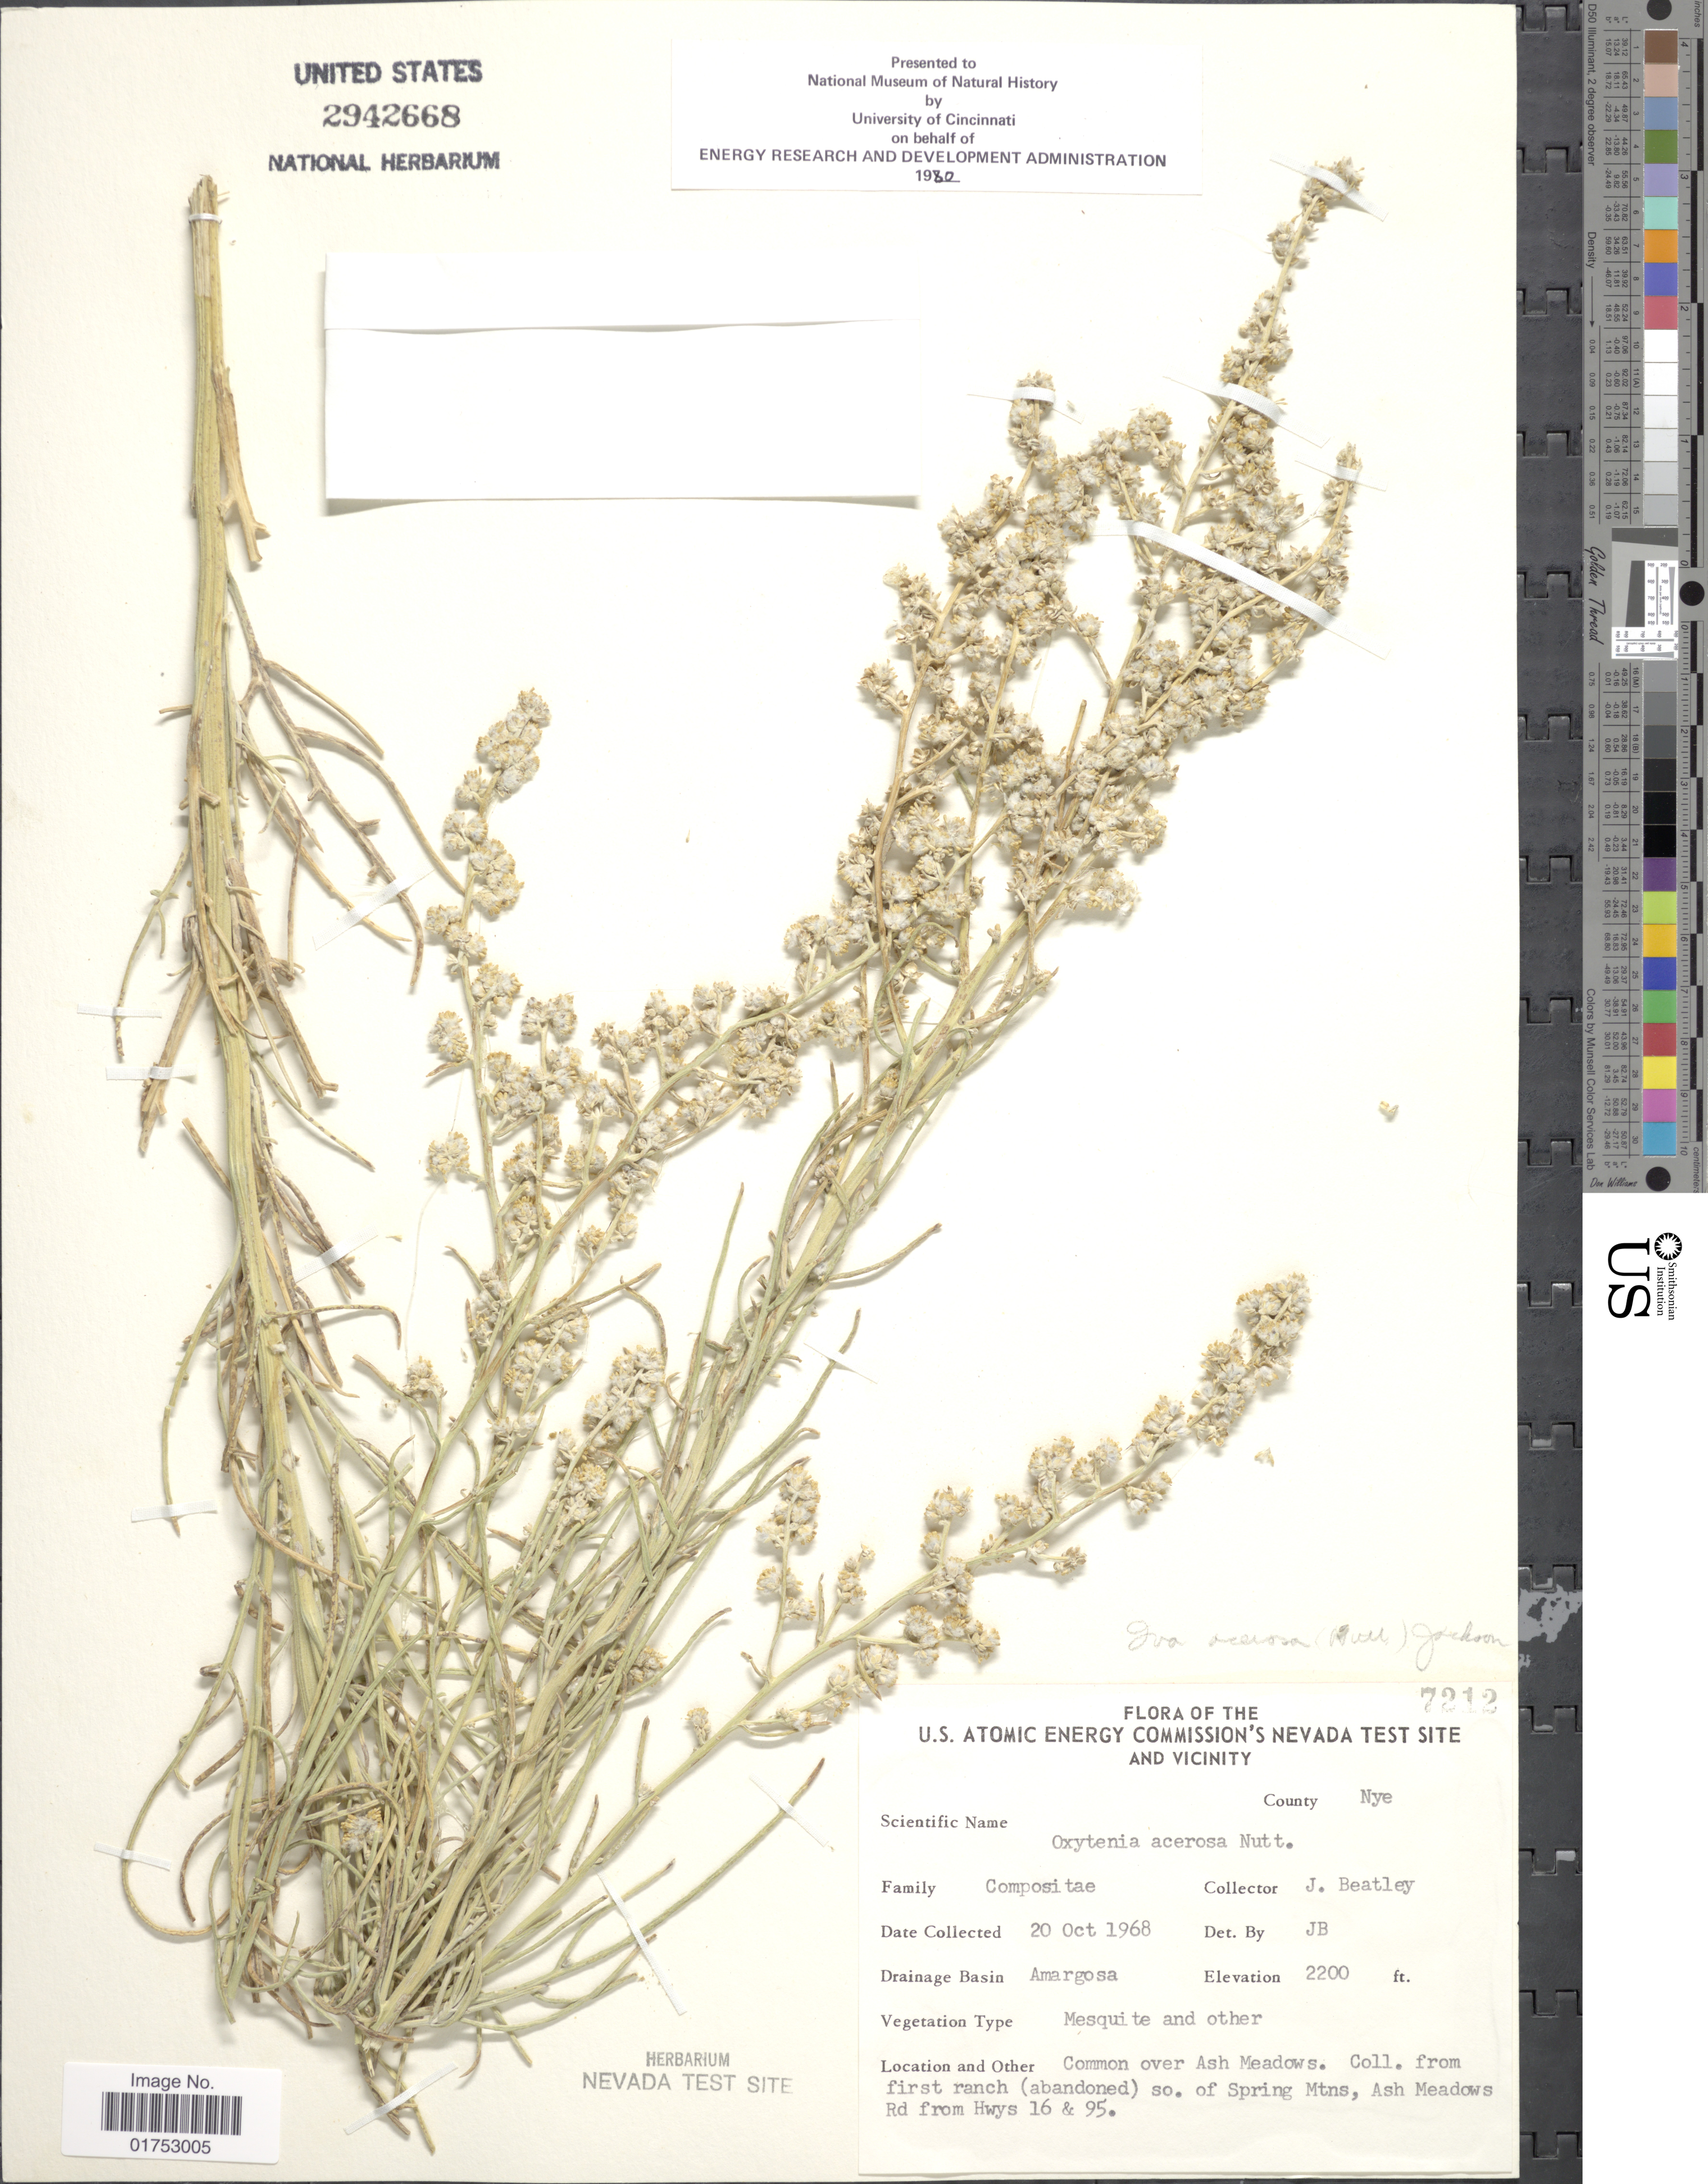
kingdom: Plantae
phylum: Tracheophyta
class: Magnoliopsida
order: Asterales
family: Asteraceae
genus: Oxytenia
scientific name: Oxytenia acerosa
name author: Nutt.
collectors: J. C. Beatley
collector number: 7212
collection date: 1968-10-20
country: United States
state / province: Nevada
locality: U. S. Atomic Energy Commission's Nevada Test Site and Vicinity, County Nye, Amargosa, so. of Spring Mtns, Ash Meadows Rd from Hwys 16 & 95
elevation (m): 671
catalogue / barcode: US 2942668